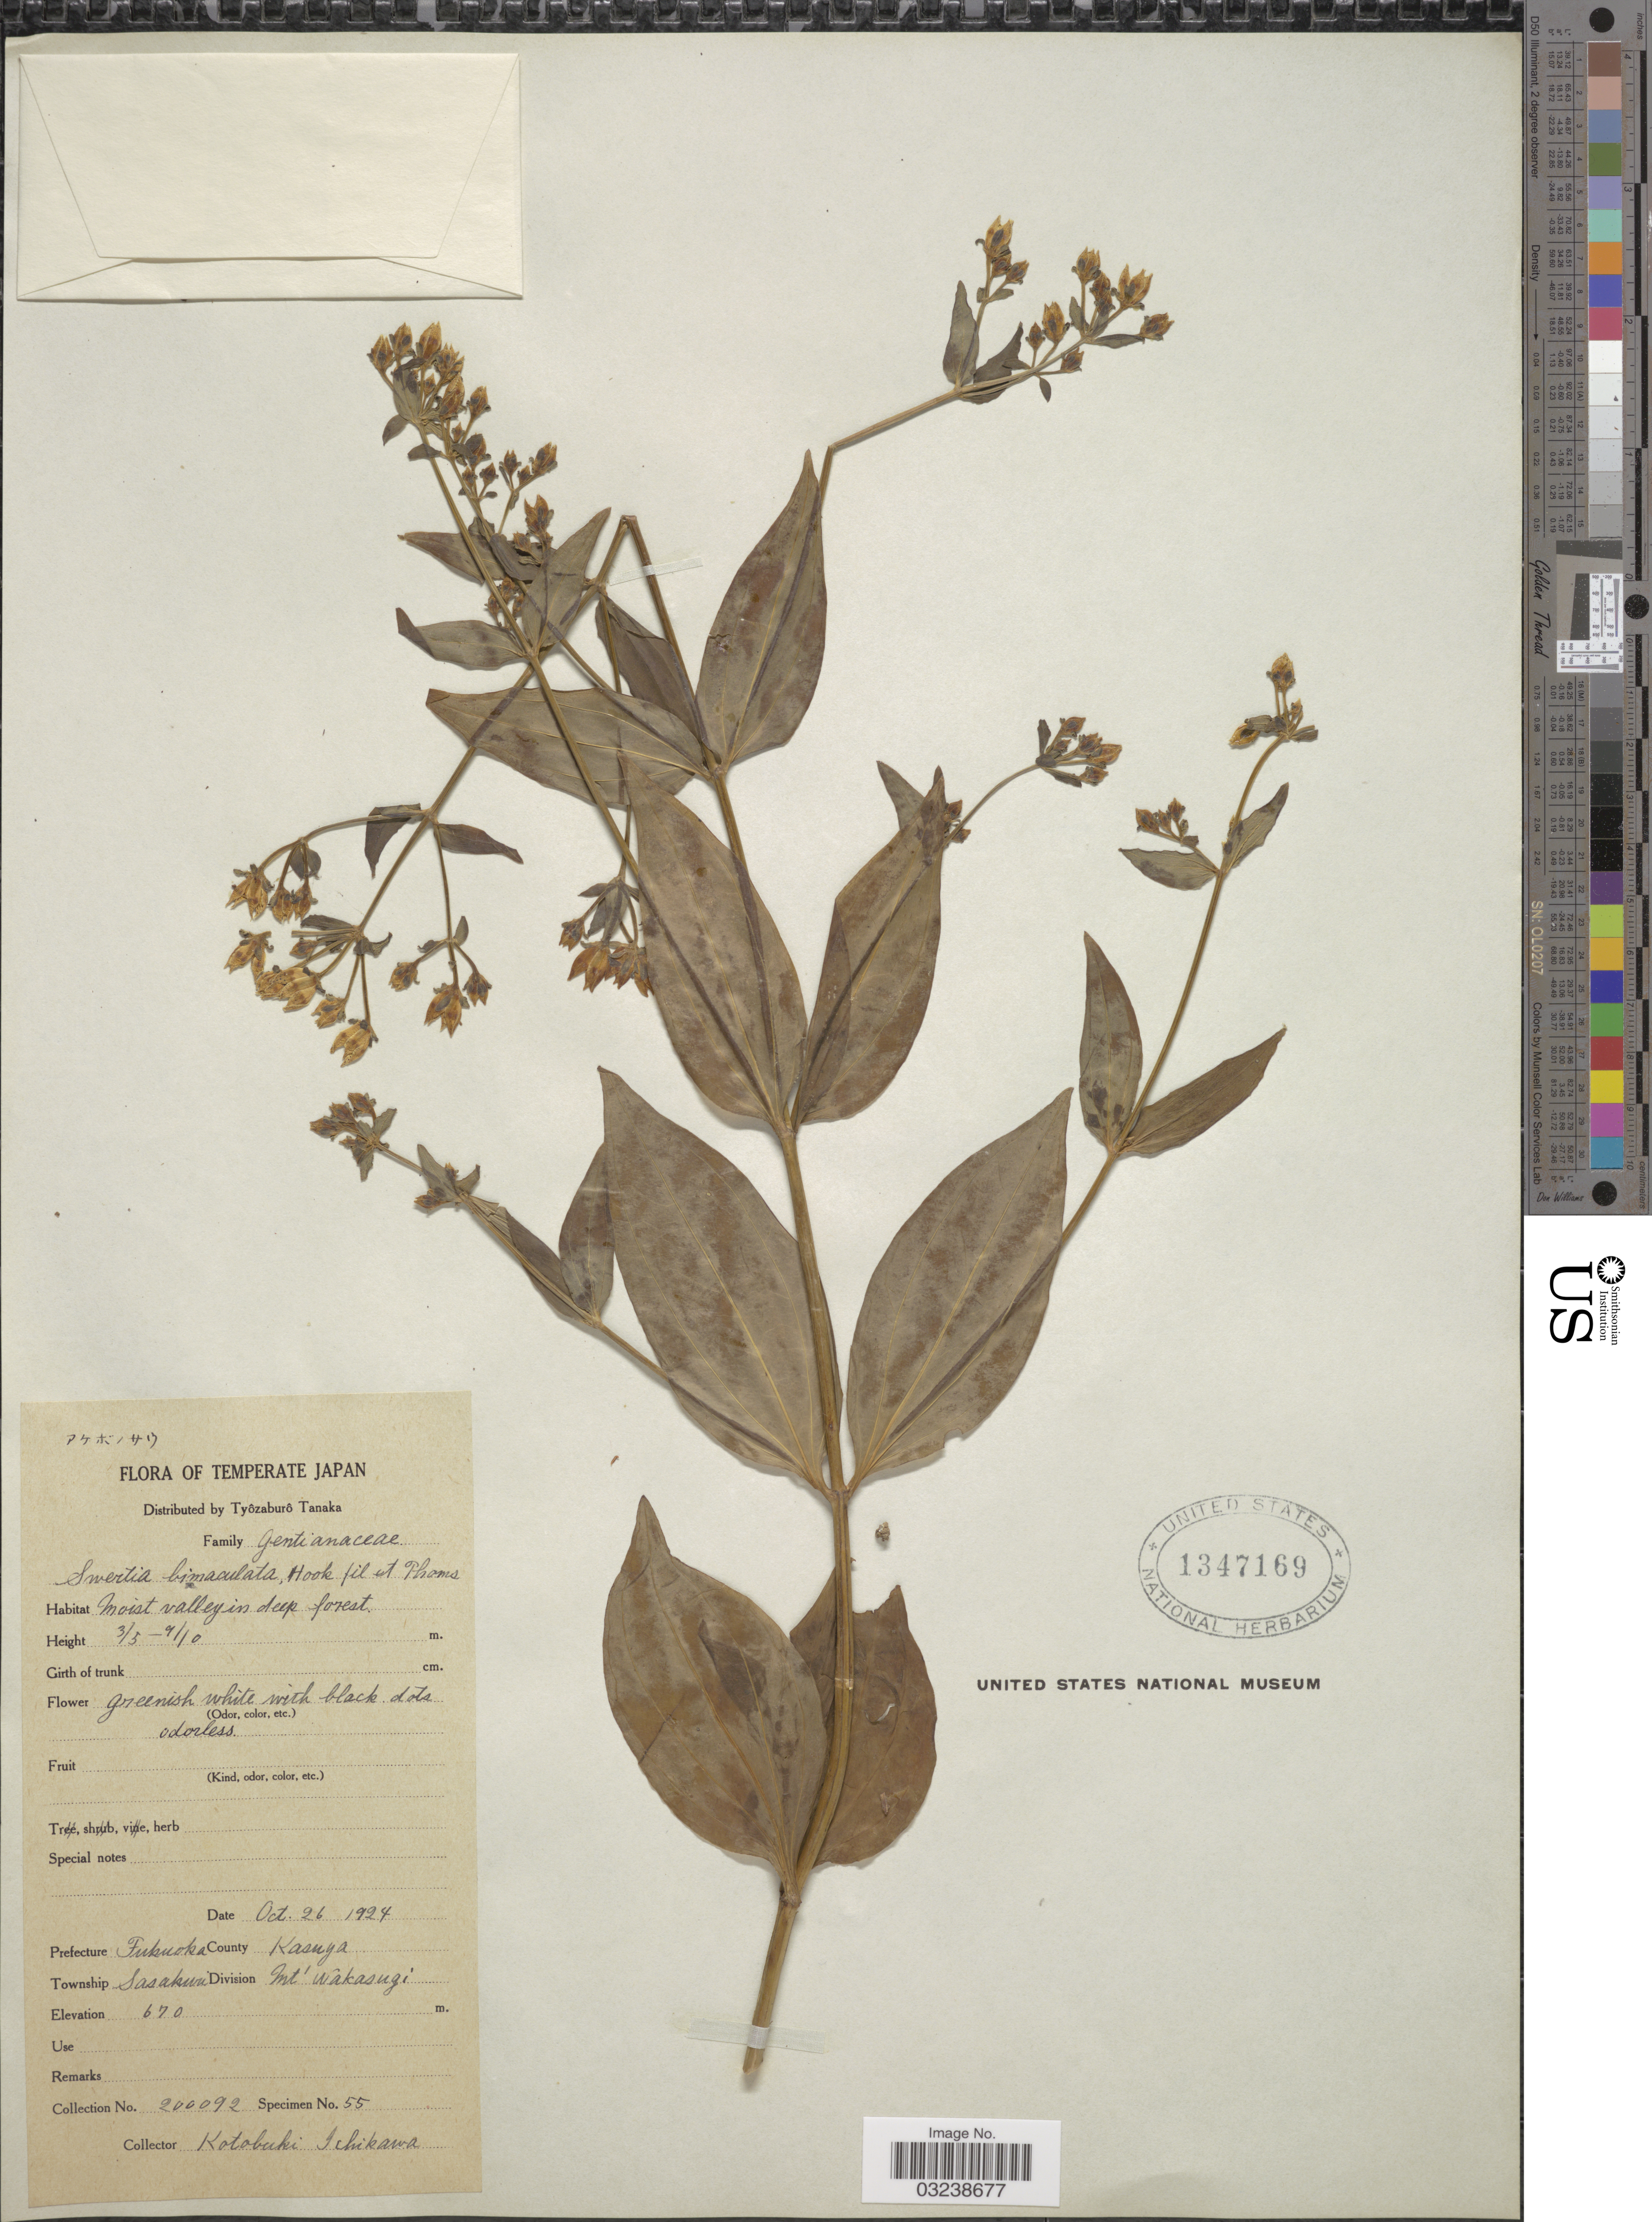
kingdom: Plantae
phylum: Tracheophyta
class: Magnoliopsida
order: Gentianales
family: Gentianaceae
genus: Swertia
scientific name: Swertia bimaculata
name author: (Siebold & Zucc.) Hook. f. & Thomson ex C.B. Clarke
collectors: K. Ichikawa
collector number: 200092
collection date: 1924-10-26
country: Japan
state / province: Hukuoka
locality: Temperate Japan. Prefecture Fukuoka. County Kasuga. Township Sasakuri Division Mt' Wâkasugi.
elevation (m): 670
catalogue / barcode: US 1347169